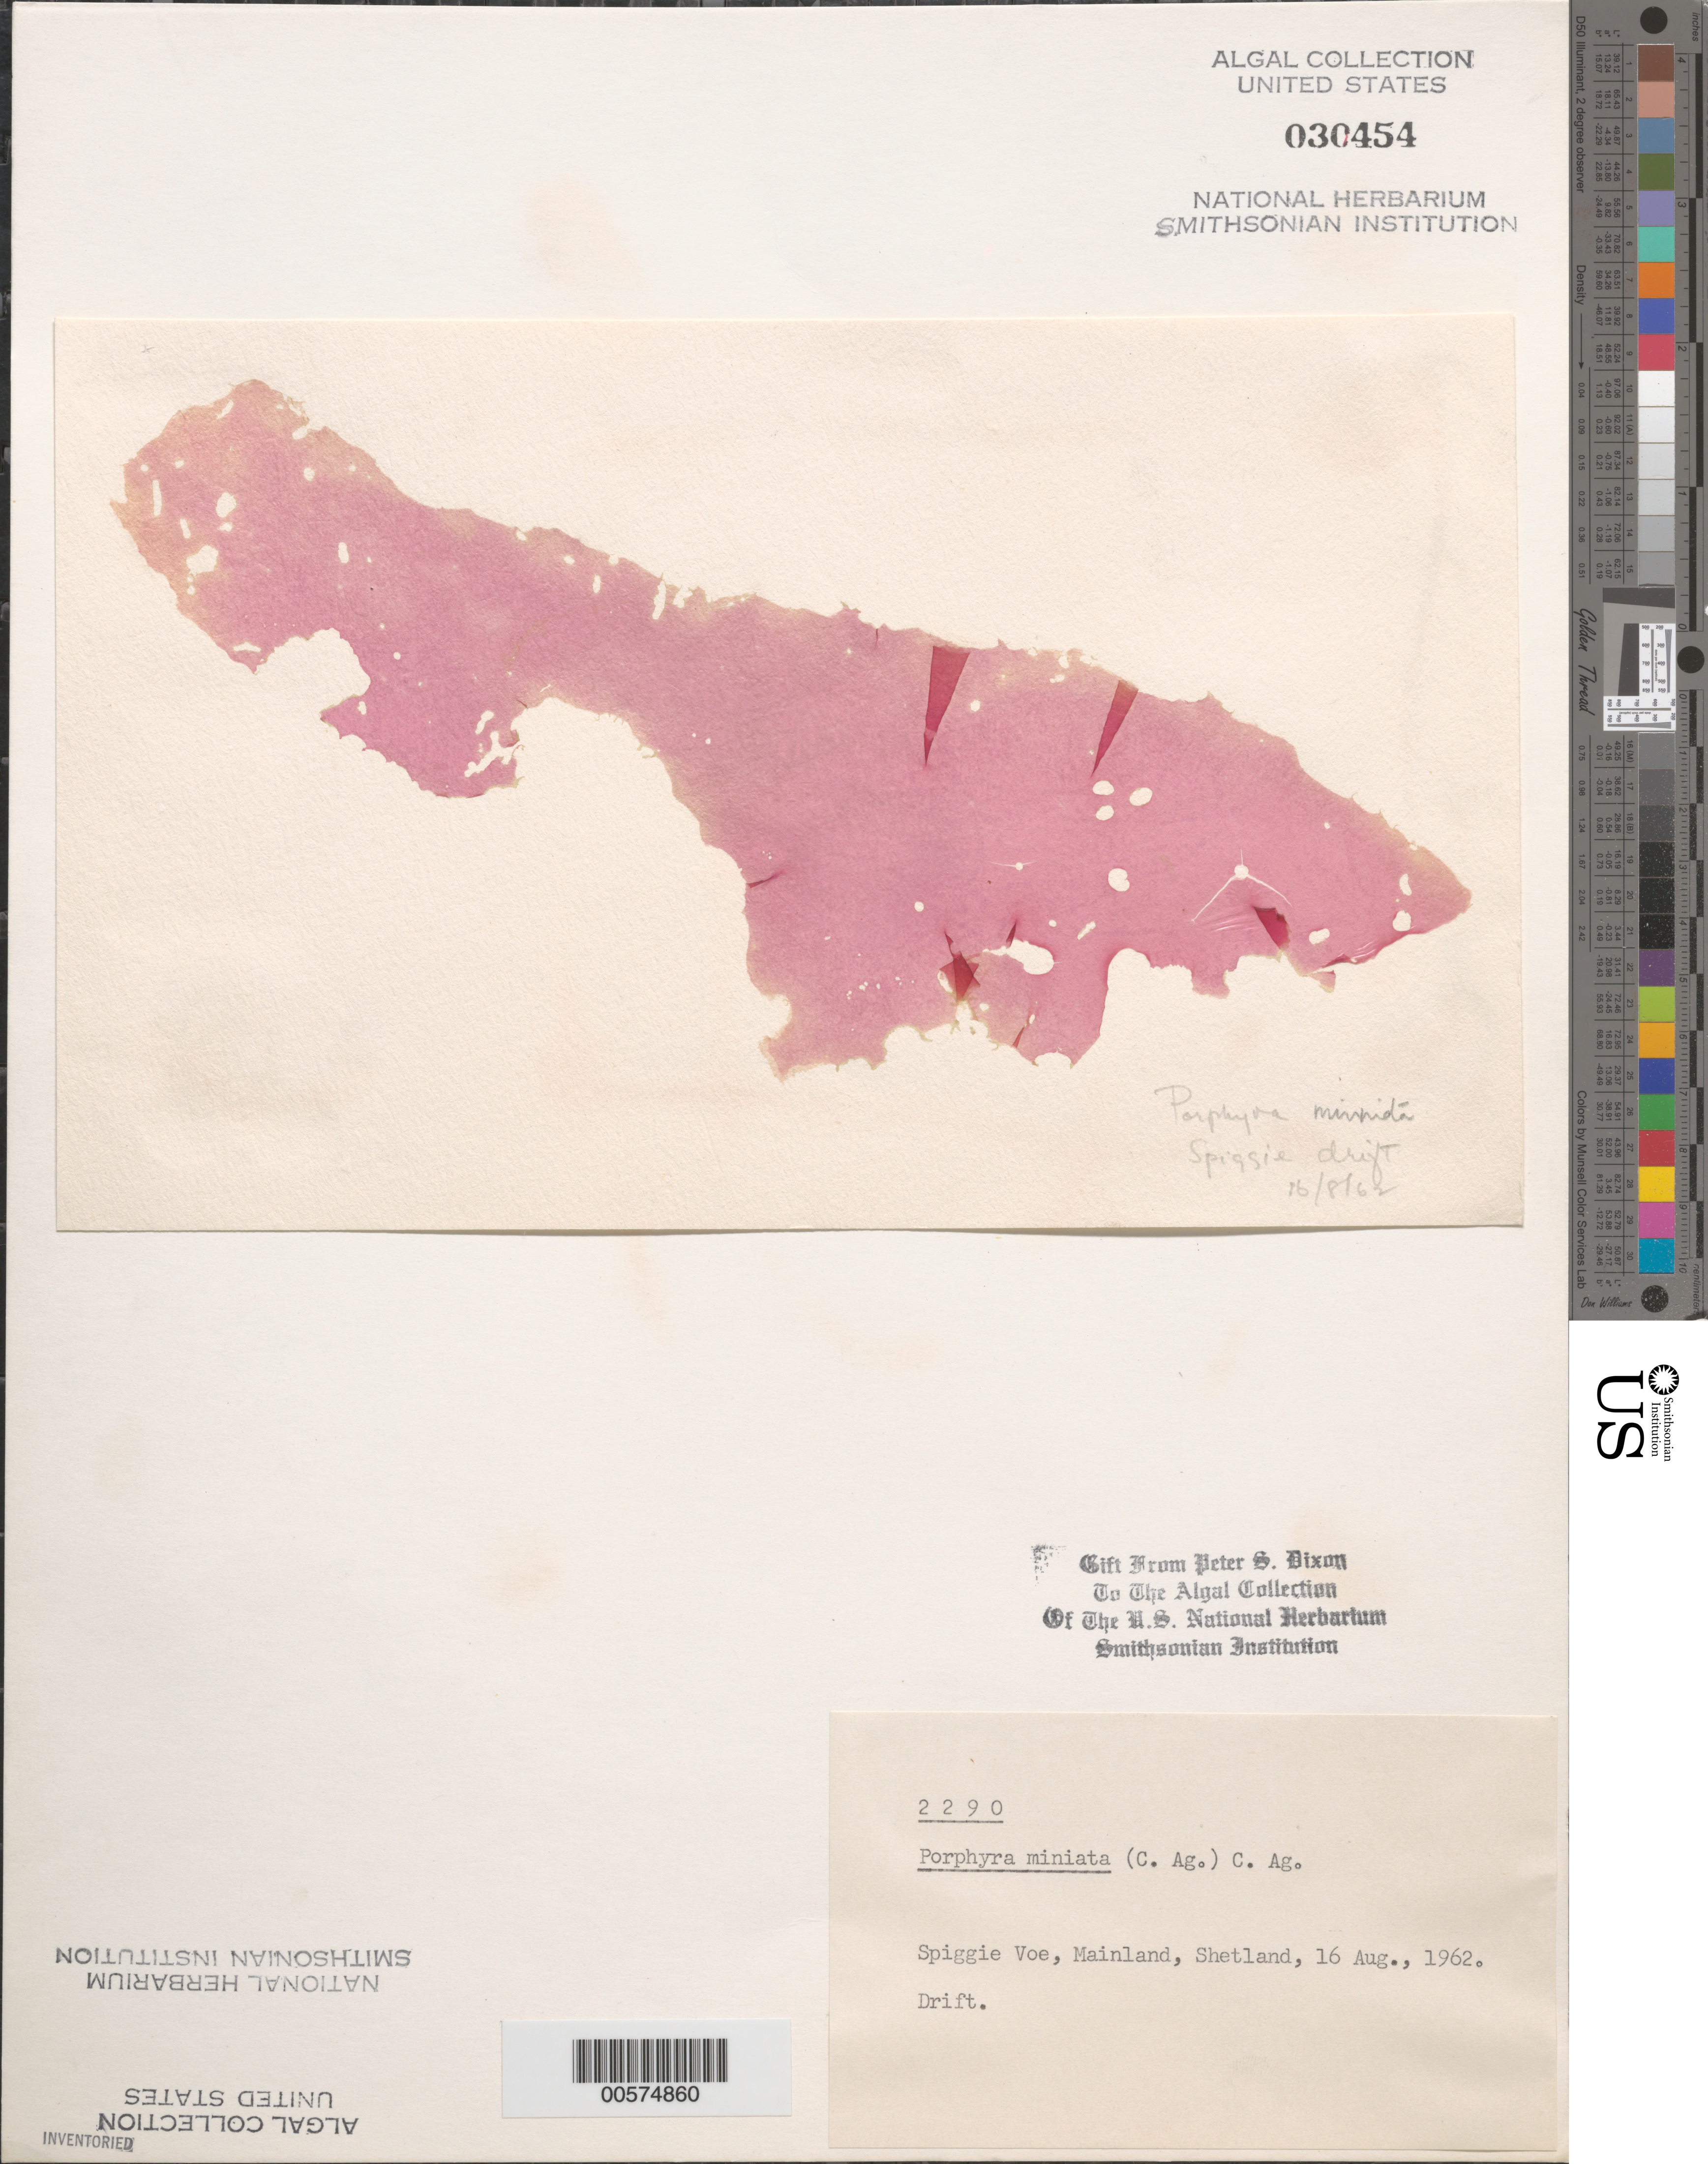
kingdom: Plantae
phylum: Rhodophyta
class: Bangiophyceae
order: Bangiales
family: Bangiaceae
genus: Wildemania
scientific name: Wildemania miniata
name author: (C. Agardh) Foslie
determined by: Algae name updating Project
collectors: P. S. Dixon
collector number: PSD 2290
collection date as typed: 16 Aug 1962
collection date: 1962-08-16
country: United Kingdom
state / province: Scotland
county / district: Shetland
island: Mainland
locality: Spiggie Voe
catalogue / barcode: US 30454